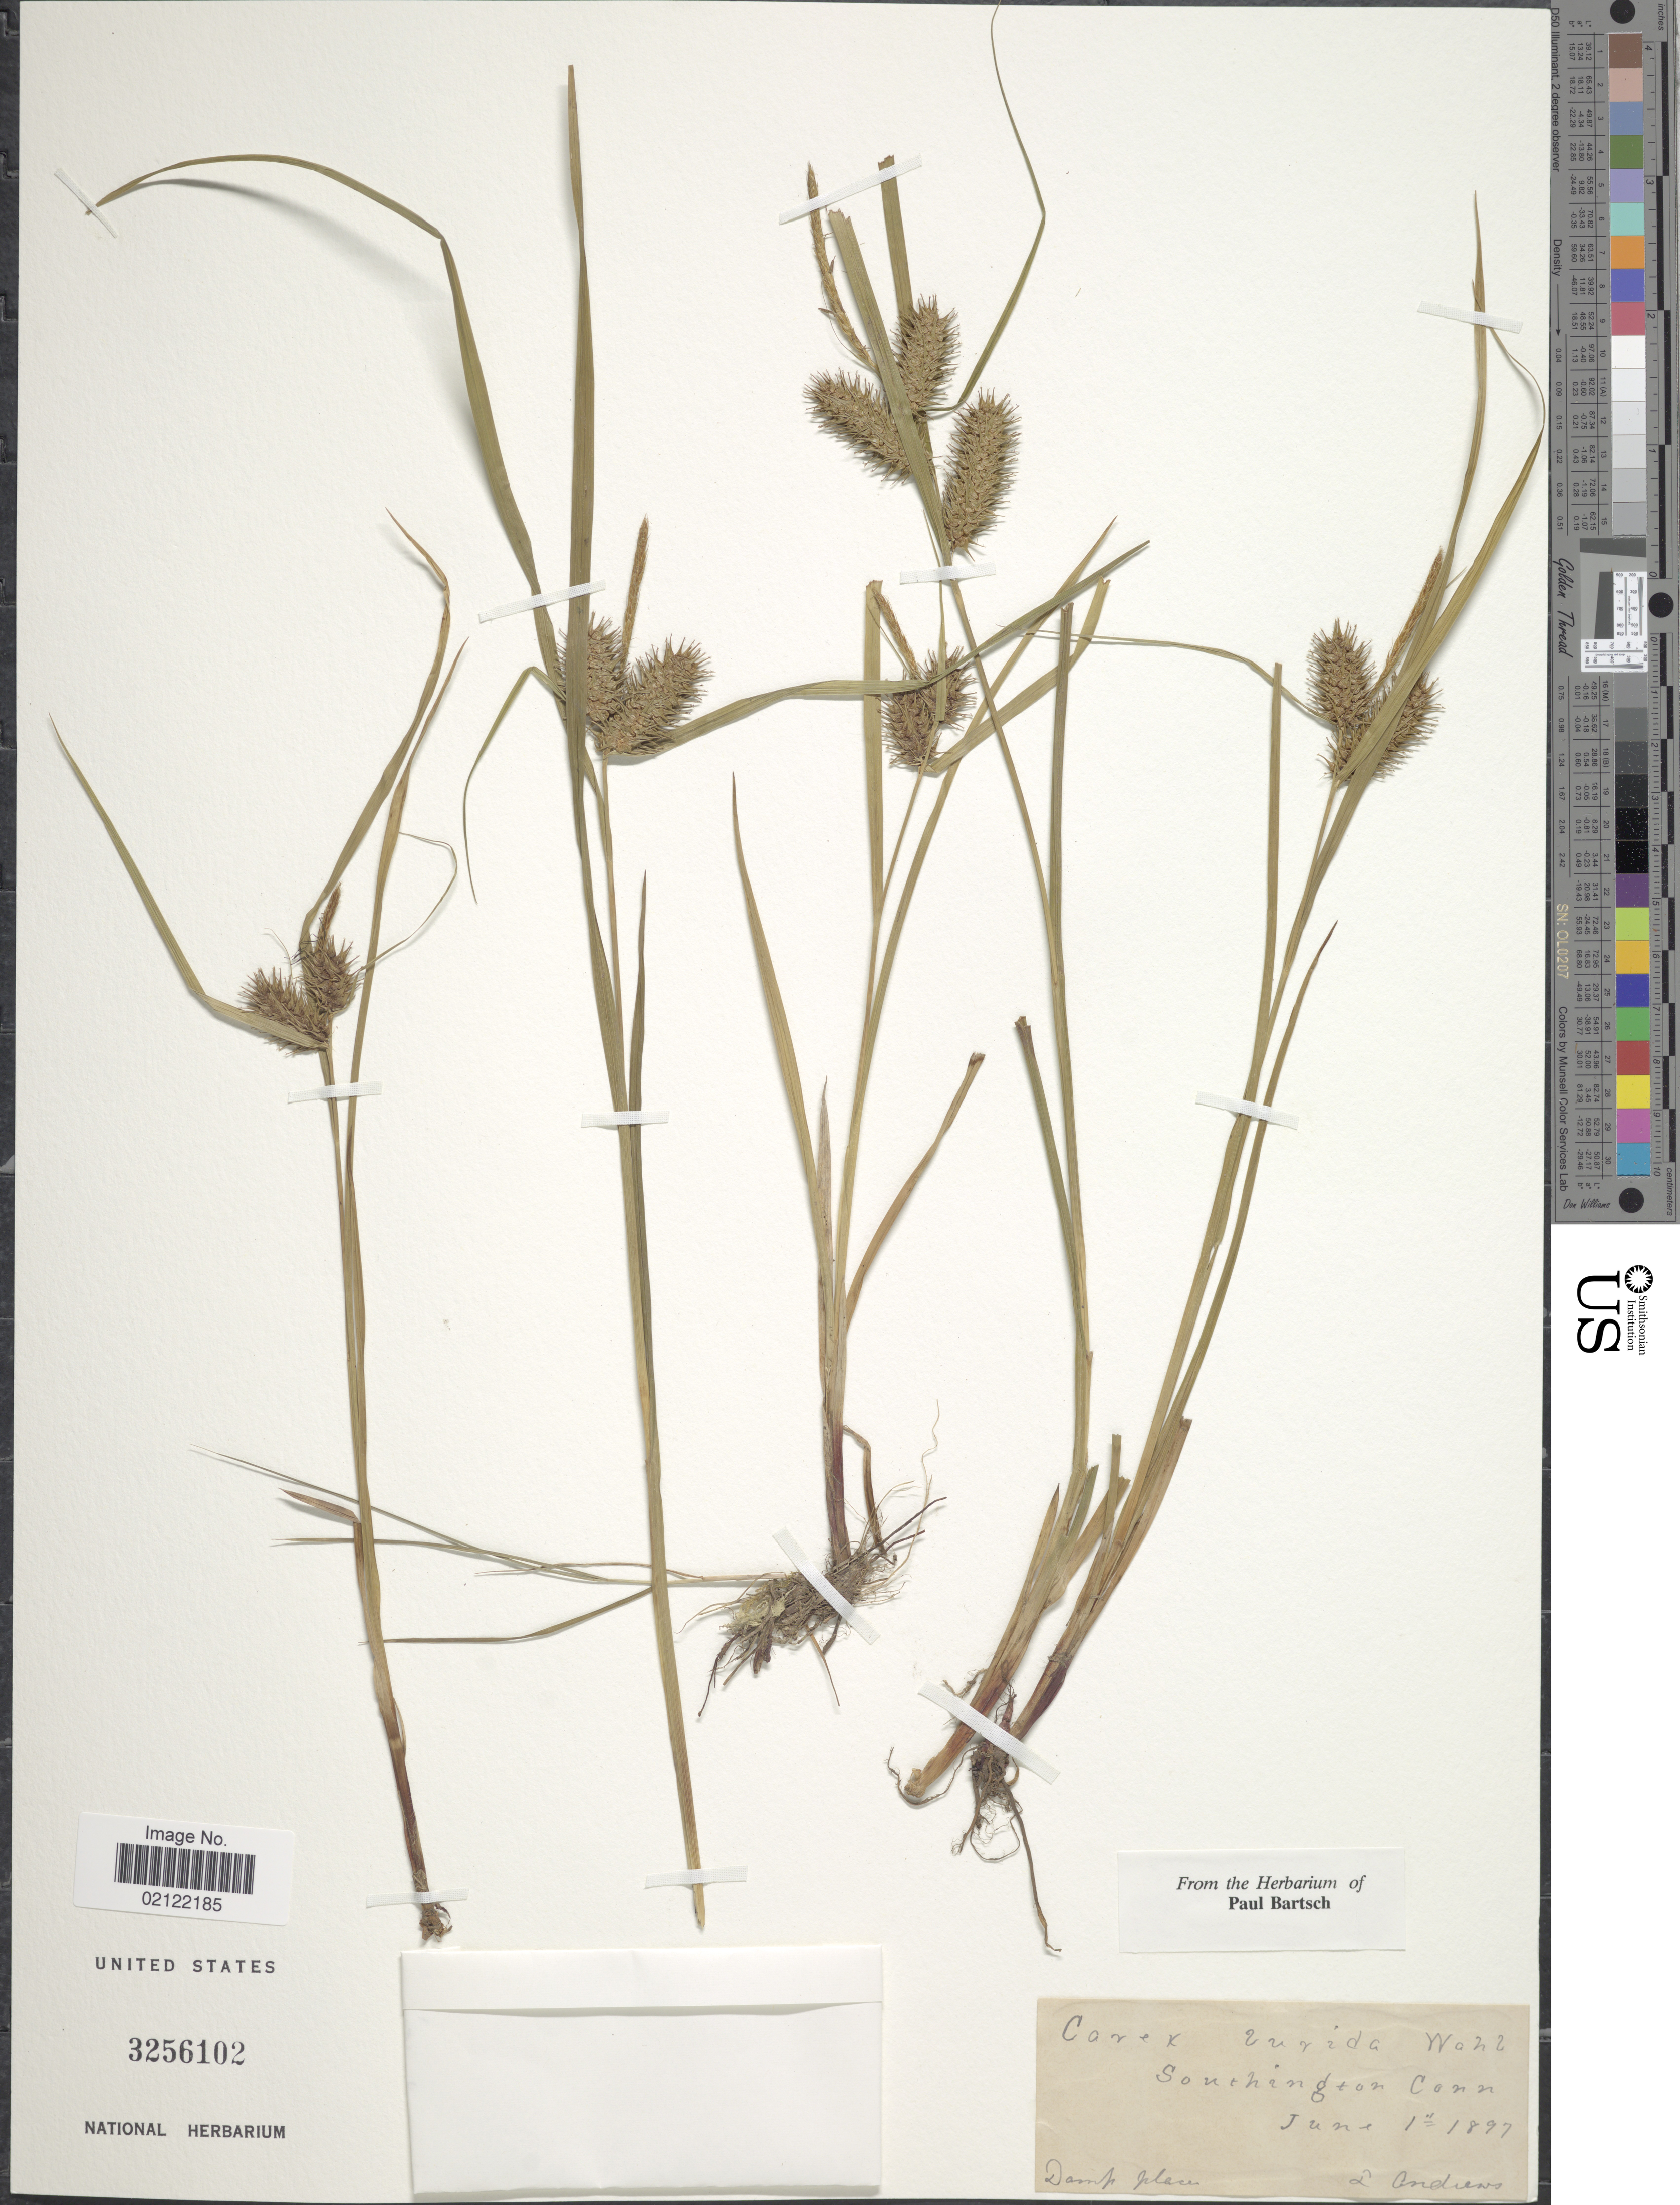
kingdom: Plantae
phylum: Tracheophyta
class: Liliopsida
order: Poales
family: Cyperaceae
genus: Carex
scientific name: Carex lurida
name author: Wahlenb.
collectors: L. Andrews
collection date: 1897-06-01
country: United States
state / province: Connecticut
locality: Southington Conn.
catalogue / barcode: US 3256102